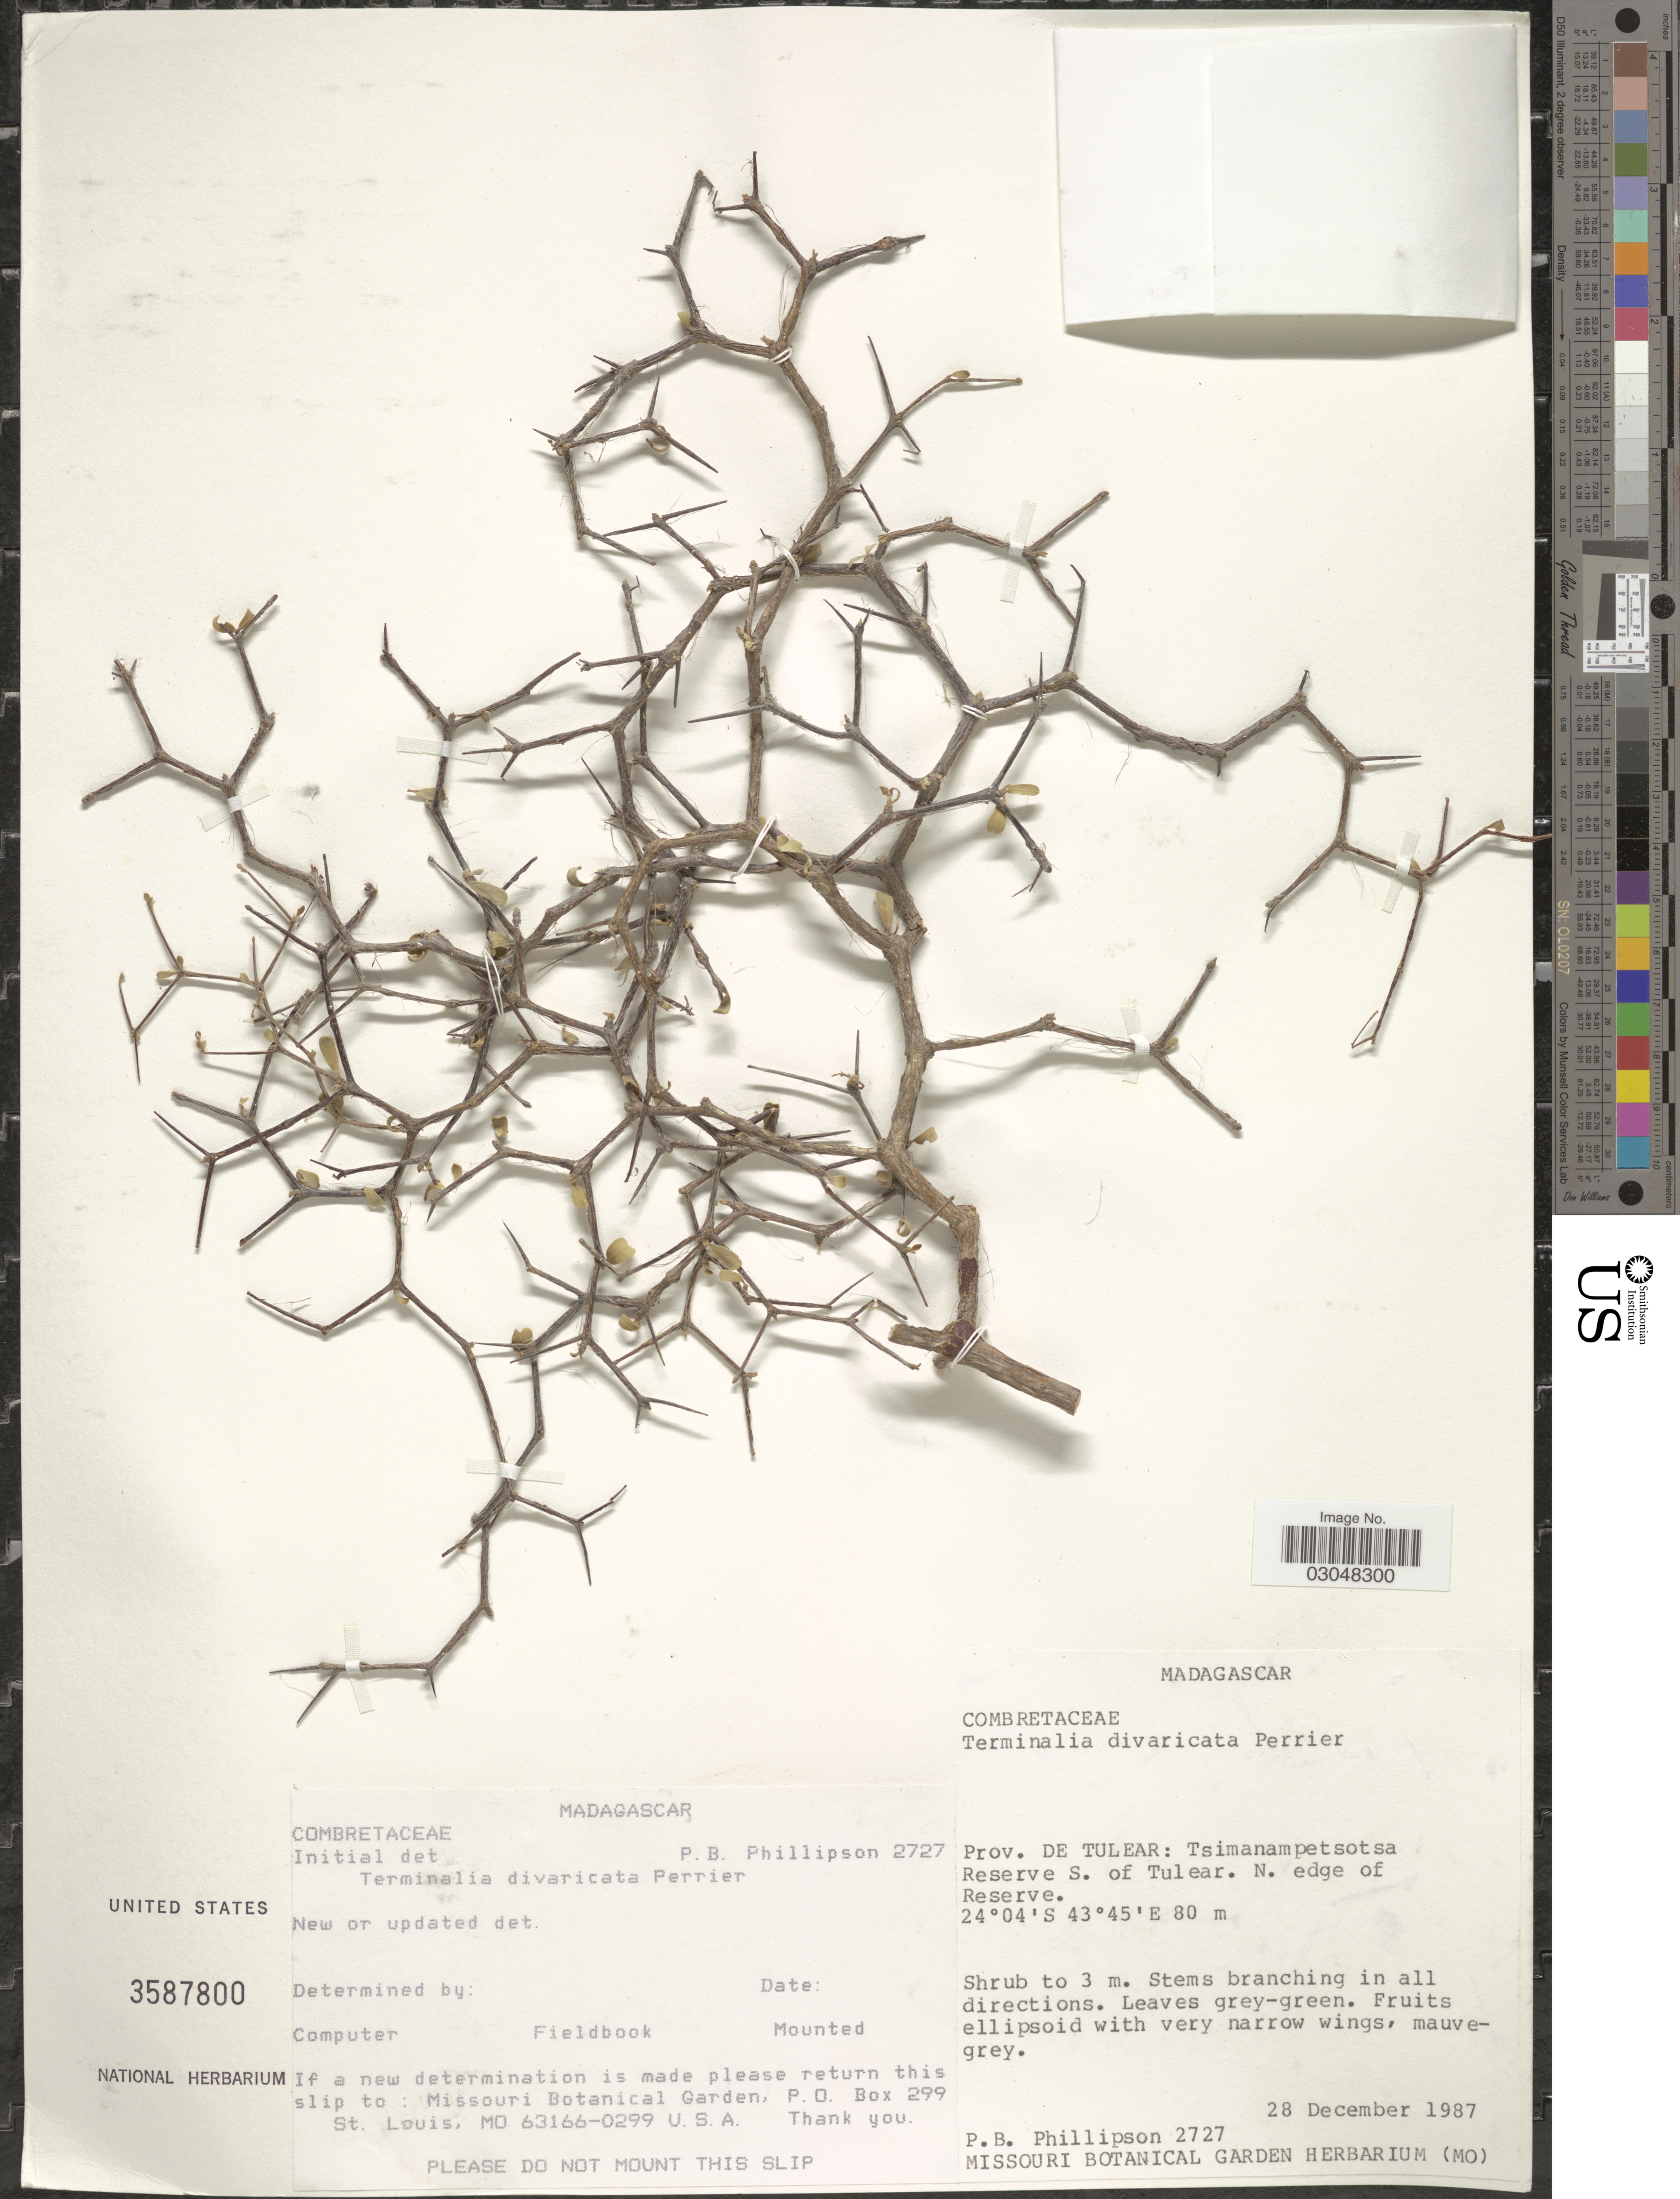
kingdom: Plantae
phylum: Tracheophyta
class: Magnoliopsida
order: Myrtales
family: Combretaceae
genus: Terminalia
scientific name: Terminalia divaricata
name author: H. Perrier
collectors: P. B. Phillipson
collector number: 2727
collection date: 1987-12-28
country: Madagascar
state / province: Atsimo-Andrefana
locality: Prov. de Tulear: Tsimanampetsotsa Reserve S. of Tulear. N. edge of Reserve.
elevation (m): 80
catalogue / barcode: US 3587800